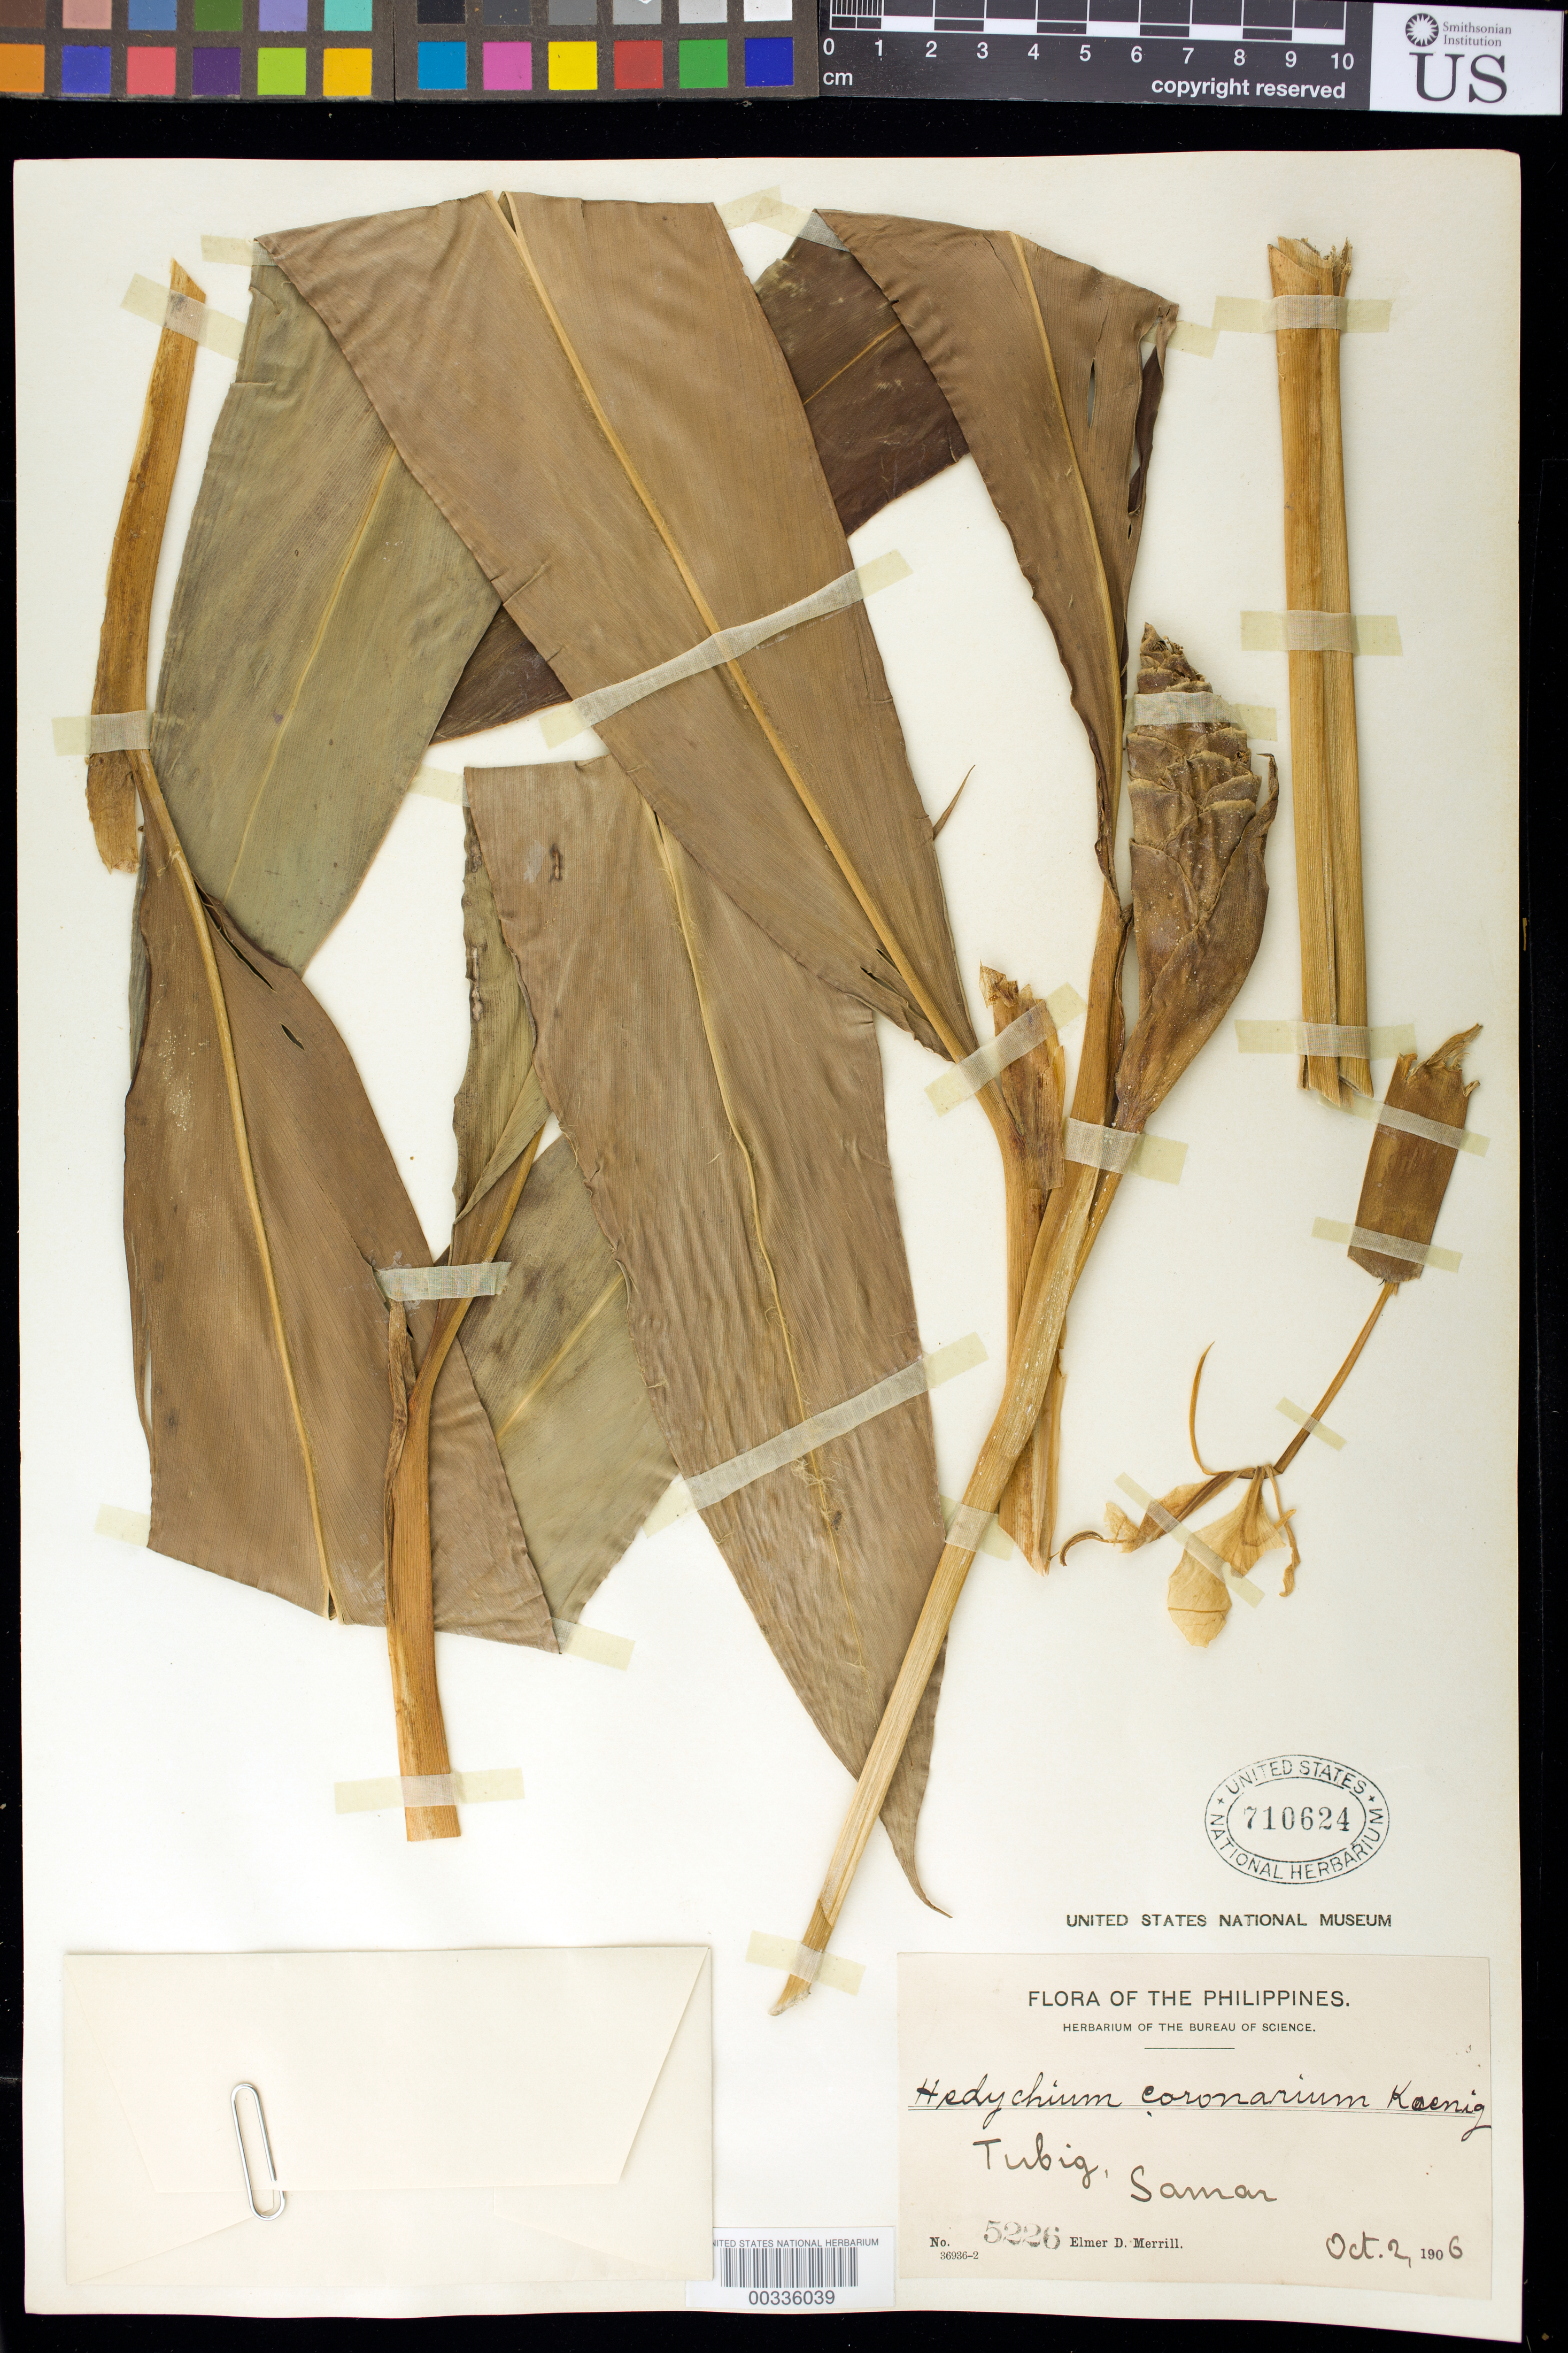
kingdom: Plantae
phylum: Tracheophyta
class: Liliopsida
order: Zingiberales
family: Zingiberaceae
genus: Hedychium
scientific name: Hedychium coronarium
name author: J. Koenig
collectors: E. D. Merrill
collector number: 5226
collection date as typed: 02 Oct 1906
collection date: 1906-10-02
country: Philippines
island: Samar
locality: Tubig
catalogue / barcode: US 710624